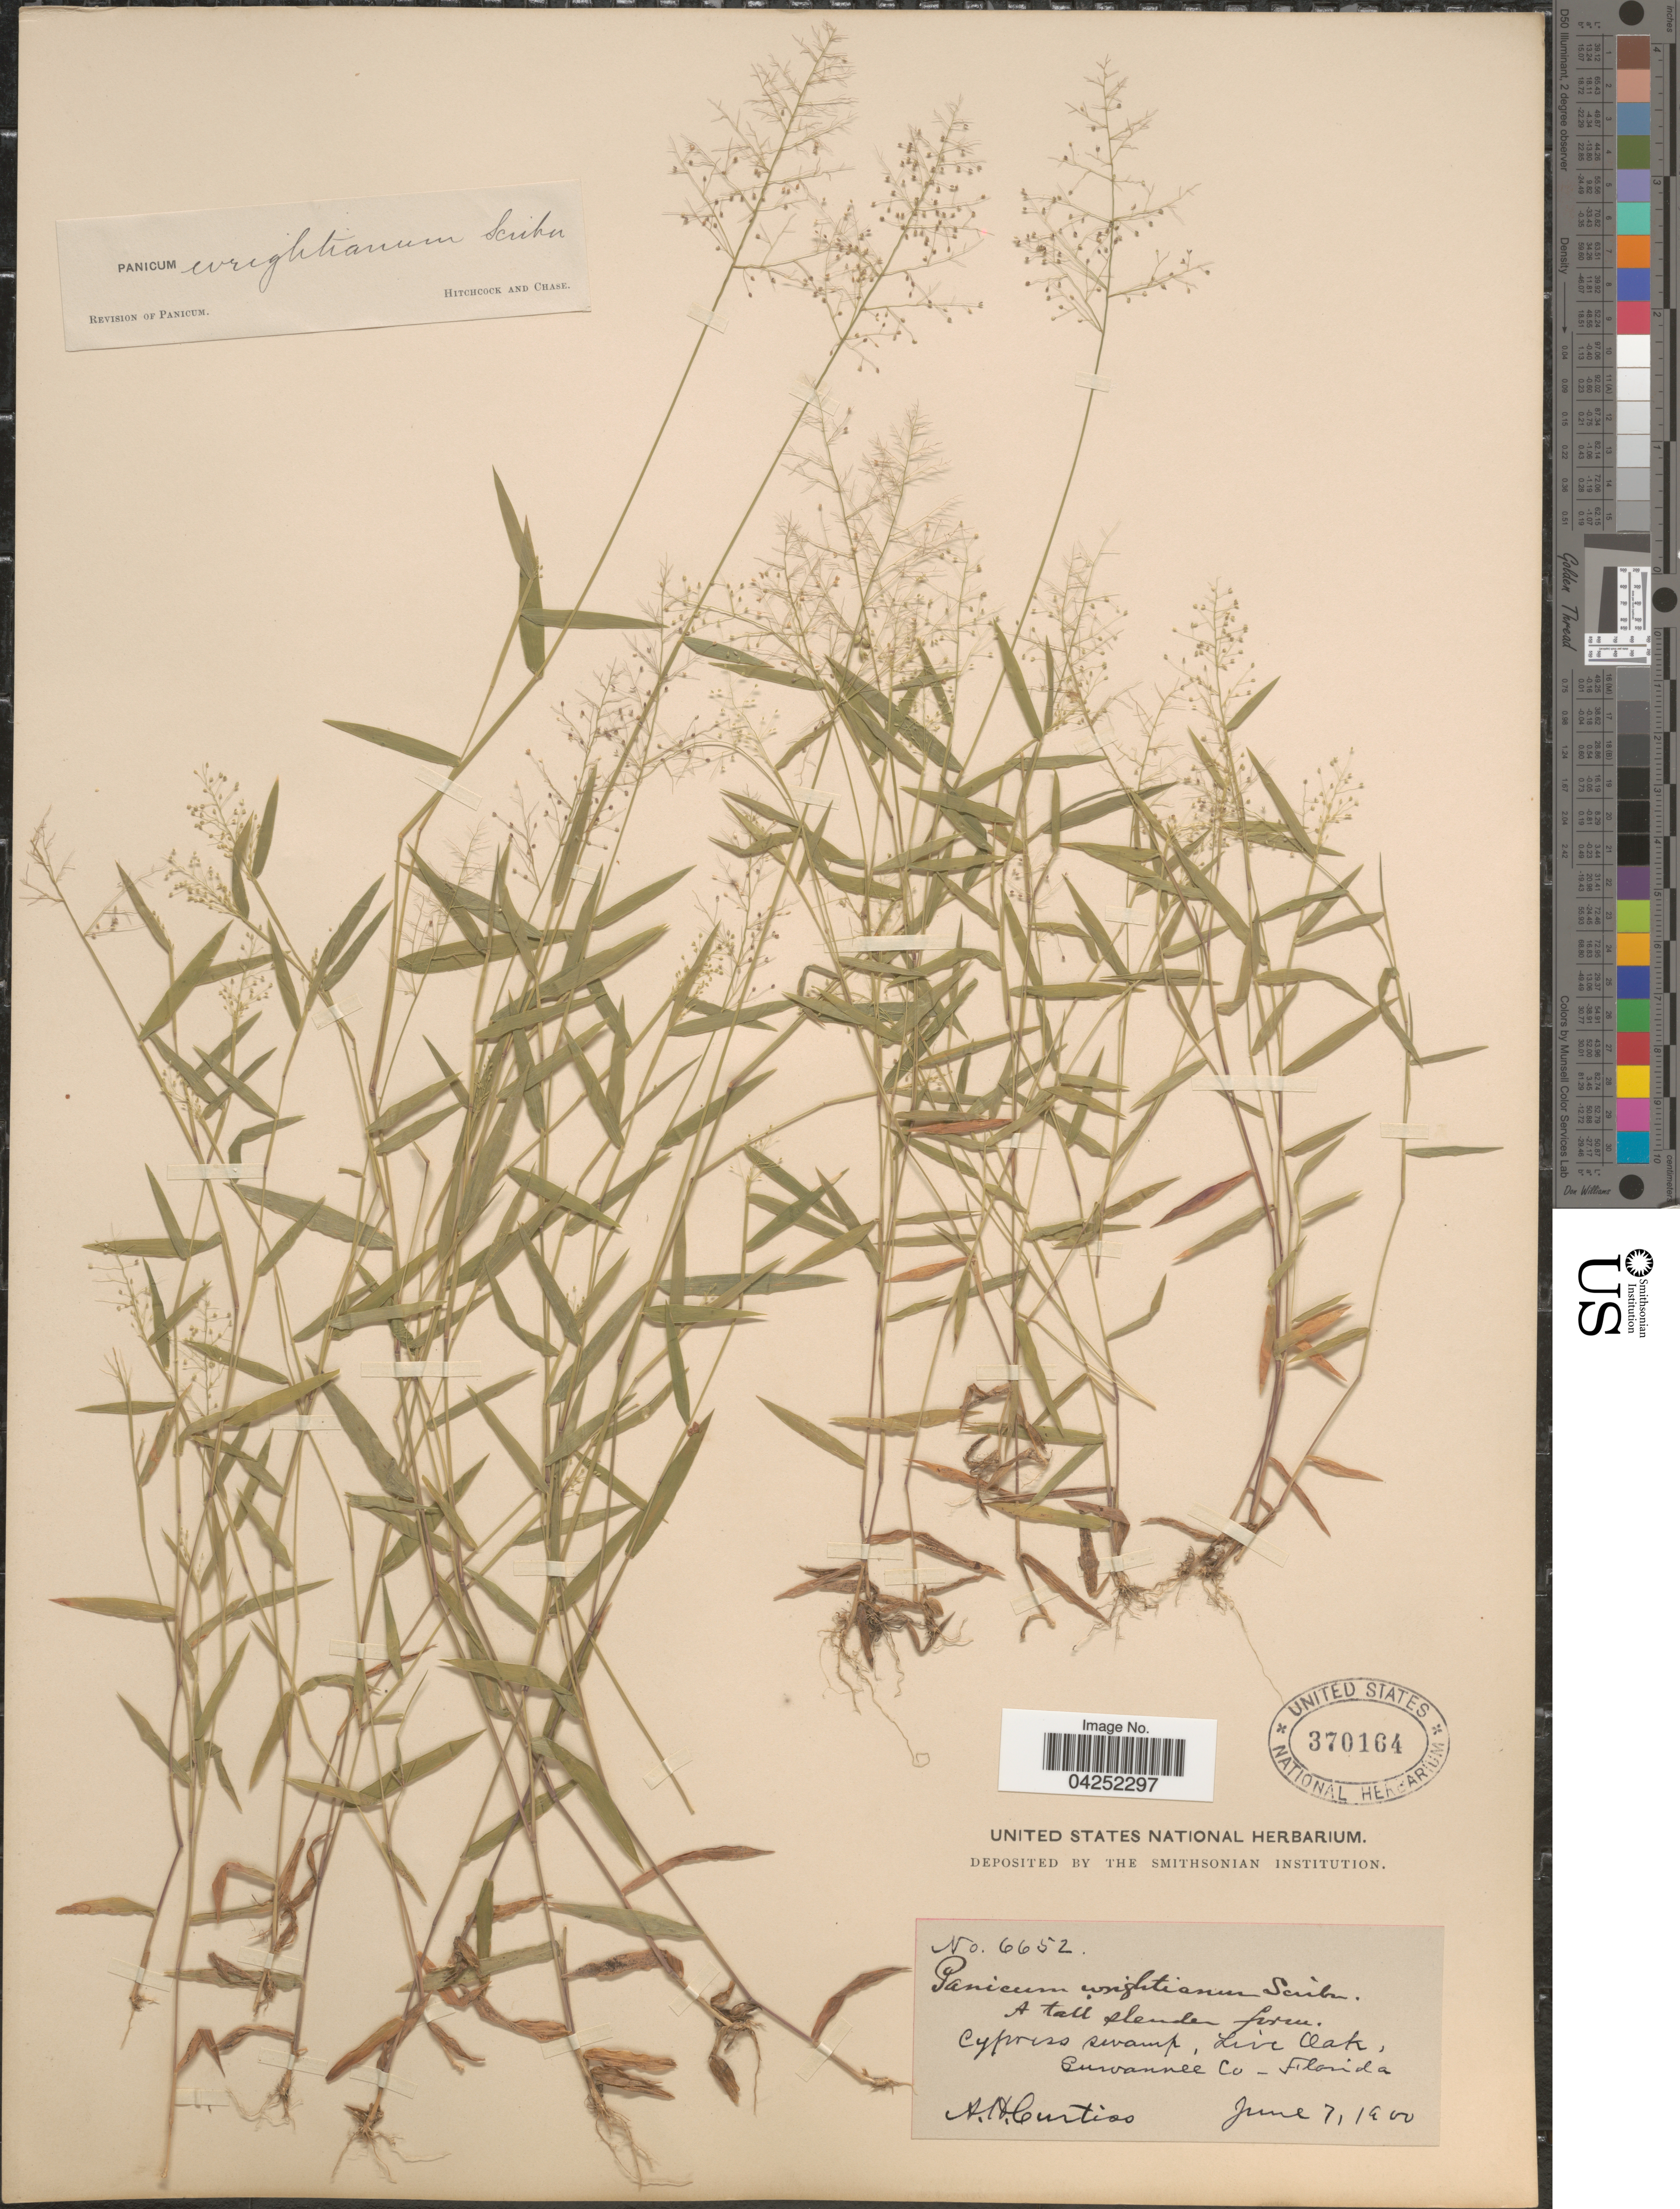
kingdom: Plantae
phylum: Tracheophyta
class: Liliopsida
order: Poales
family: Poaceae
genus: Dichanthelium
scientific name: Dichanthelium acuminatum var. longiligulatum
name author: (Nash) Gould & C.A. Clark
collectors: A. H. Curtiss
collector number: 6652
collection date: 1900-06-07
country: United States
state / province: Florida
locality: Cypress swamp, Live Oak, Survannee Co.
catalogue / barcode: US 370164